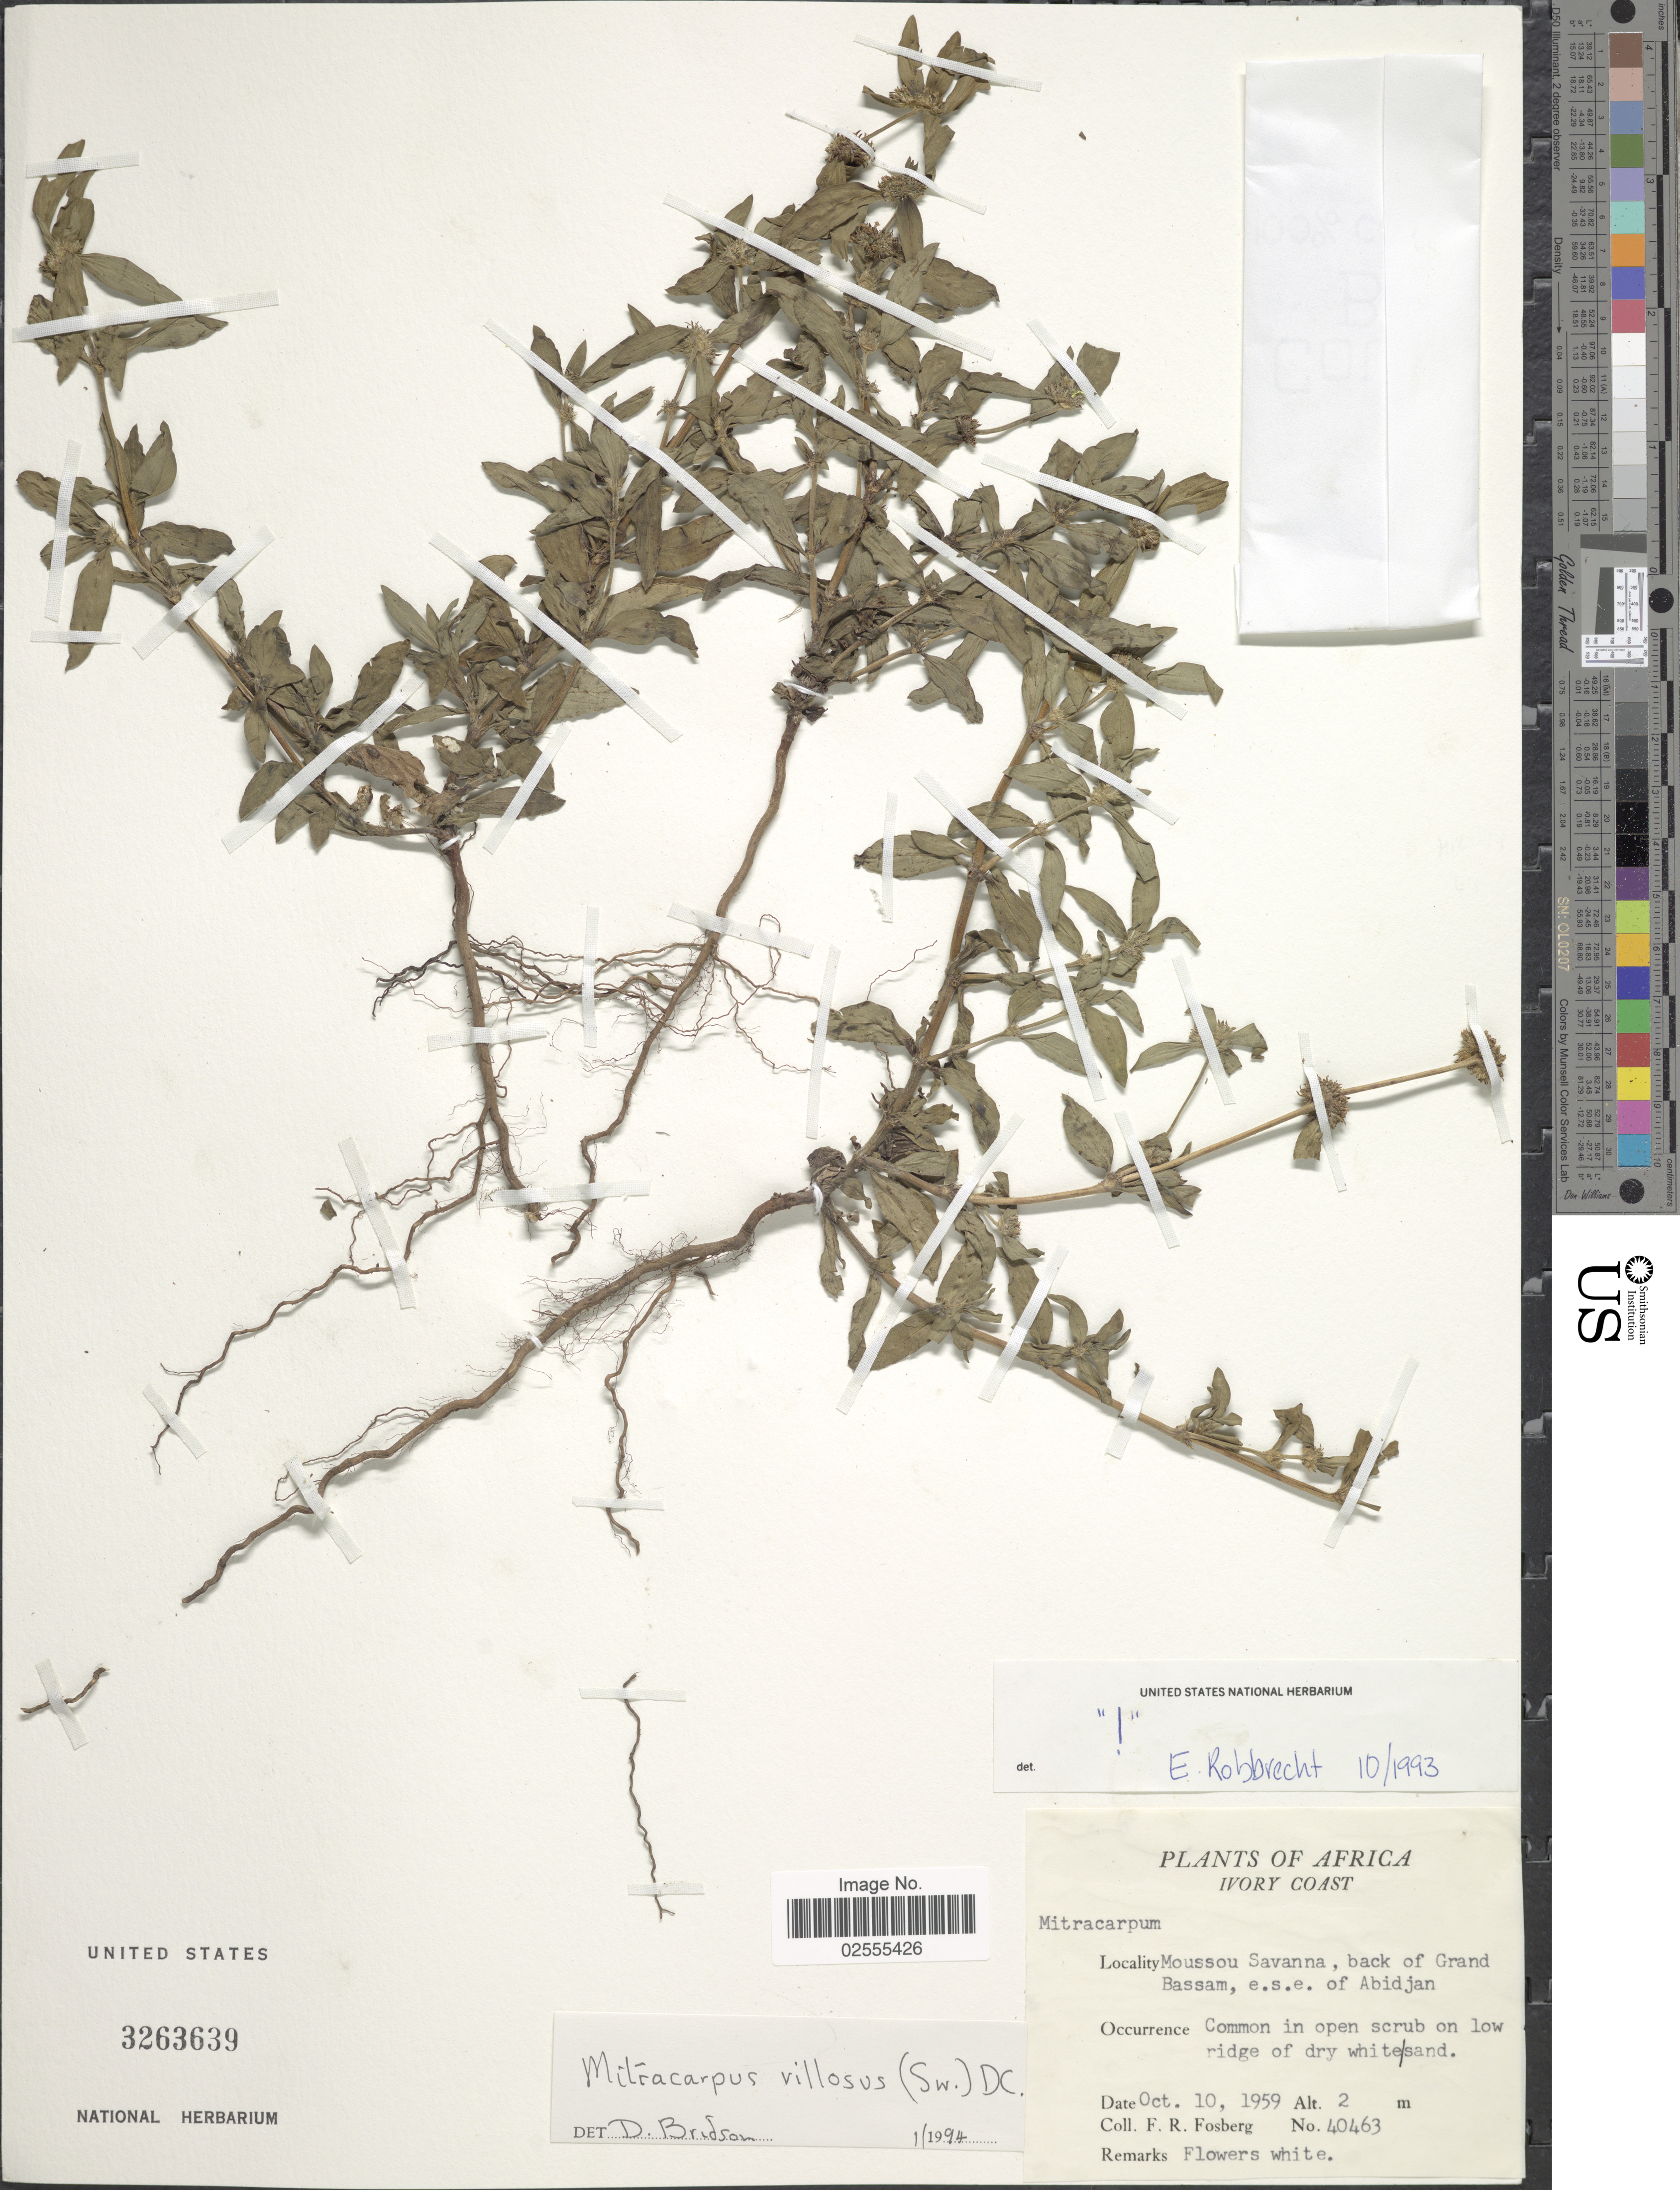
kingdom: Plantae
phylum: Tracheophyta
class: Magnoliopsida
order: Gentianales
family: Rubiaceae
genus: Mitracarpus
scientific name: Mitracarpus villosus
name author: (Sw.) DC.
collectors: F. R. Fosberg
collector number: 40463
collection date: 1959-10-10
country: Ivory Coast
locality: Moussou Savanna, back of Grand Bassam, e.s.e. of Abidjan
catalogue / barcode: US 3263639